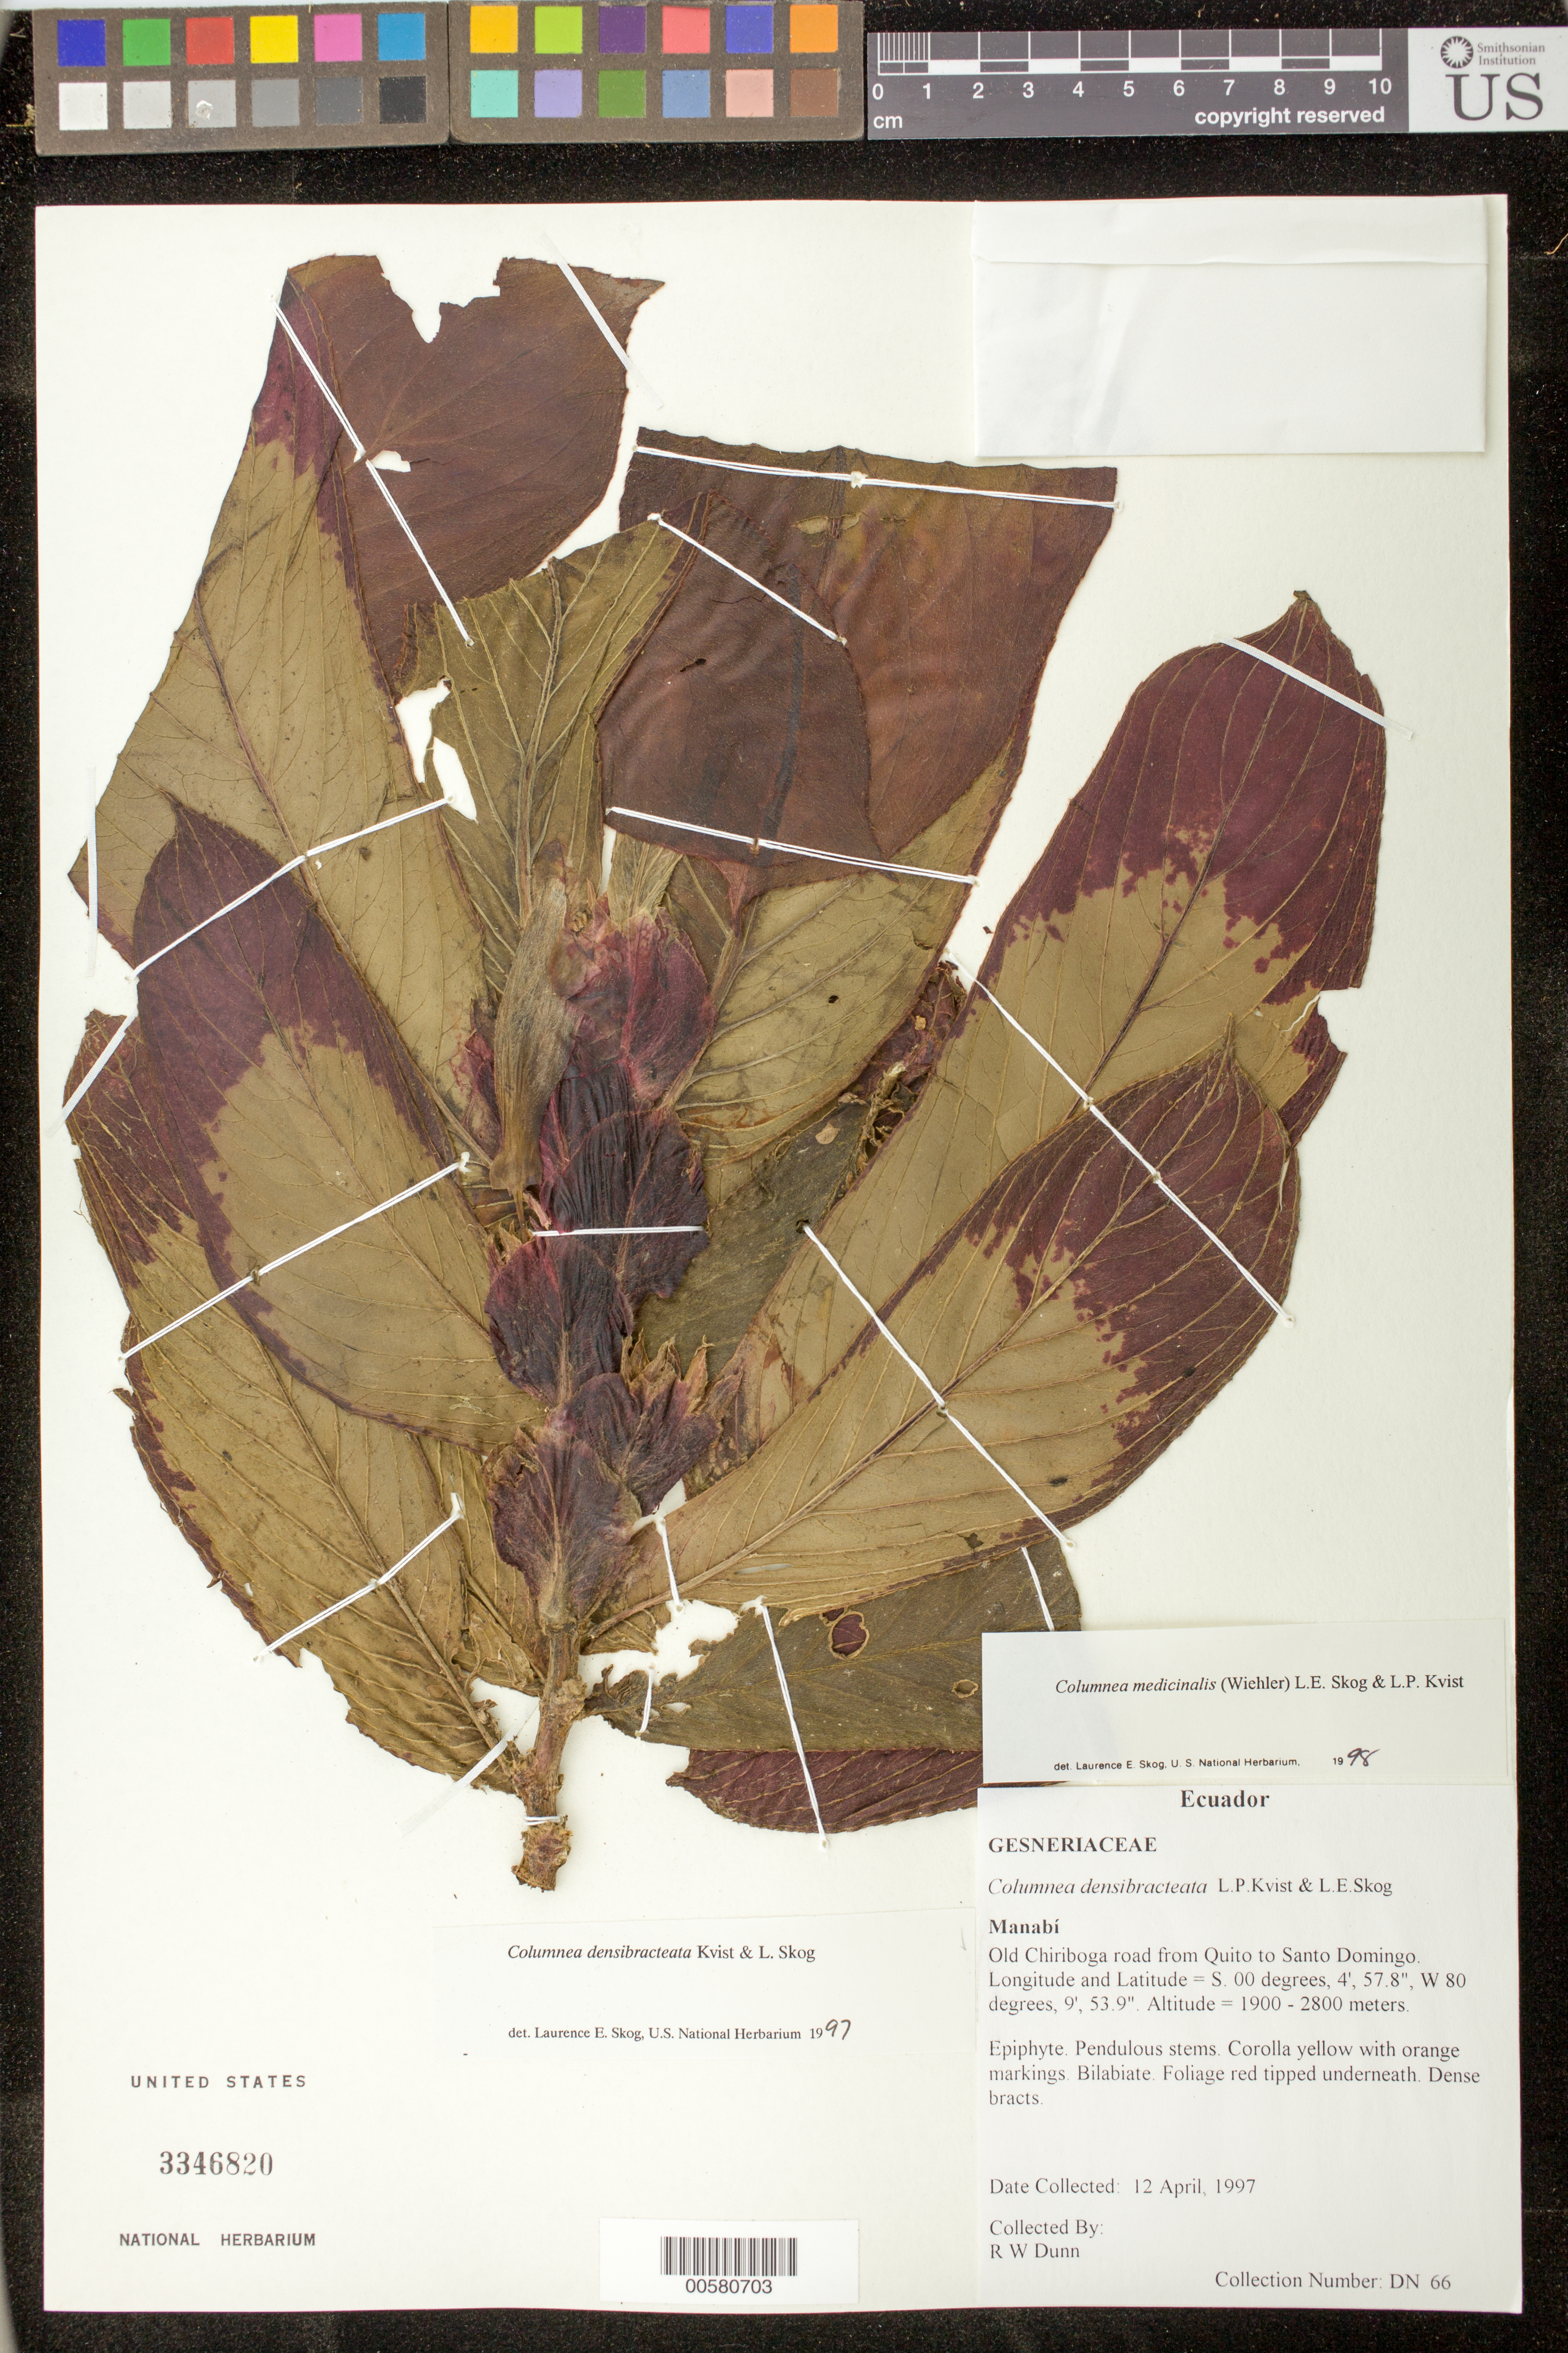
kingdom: Plantae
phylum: Tracheophyta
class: Magnoliopsida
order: Lamiales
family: Gesneriaceae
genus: Columnea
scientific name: Columnea medicinalis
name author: (Wiehler) L.E. Skog & L.P. Kvist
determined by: Skog, Laurence E.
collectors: R. Dunn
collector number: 66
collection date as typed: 12 Apr 1997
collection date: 1997-04-12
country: Ecuador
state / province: Pichincha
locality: Old Chiriboga road from Quito to Santo Domingo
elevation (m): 1900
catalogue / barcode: US 3346820